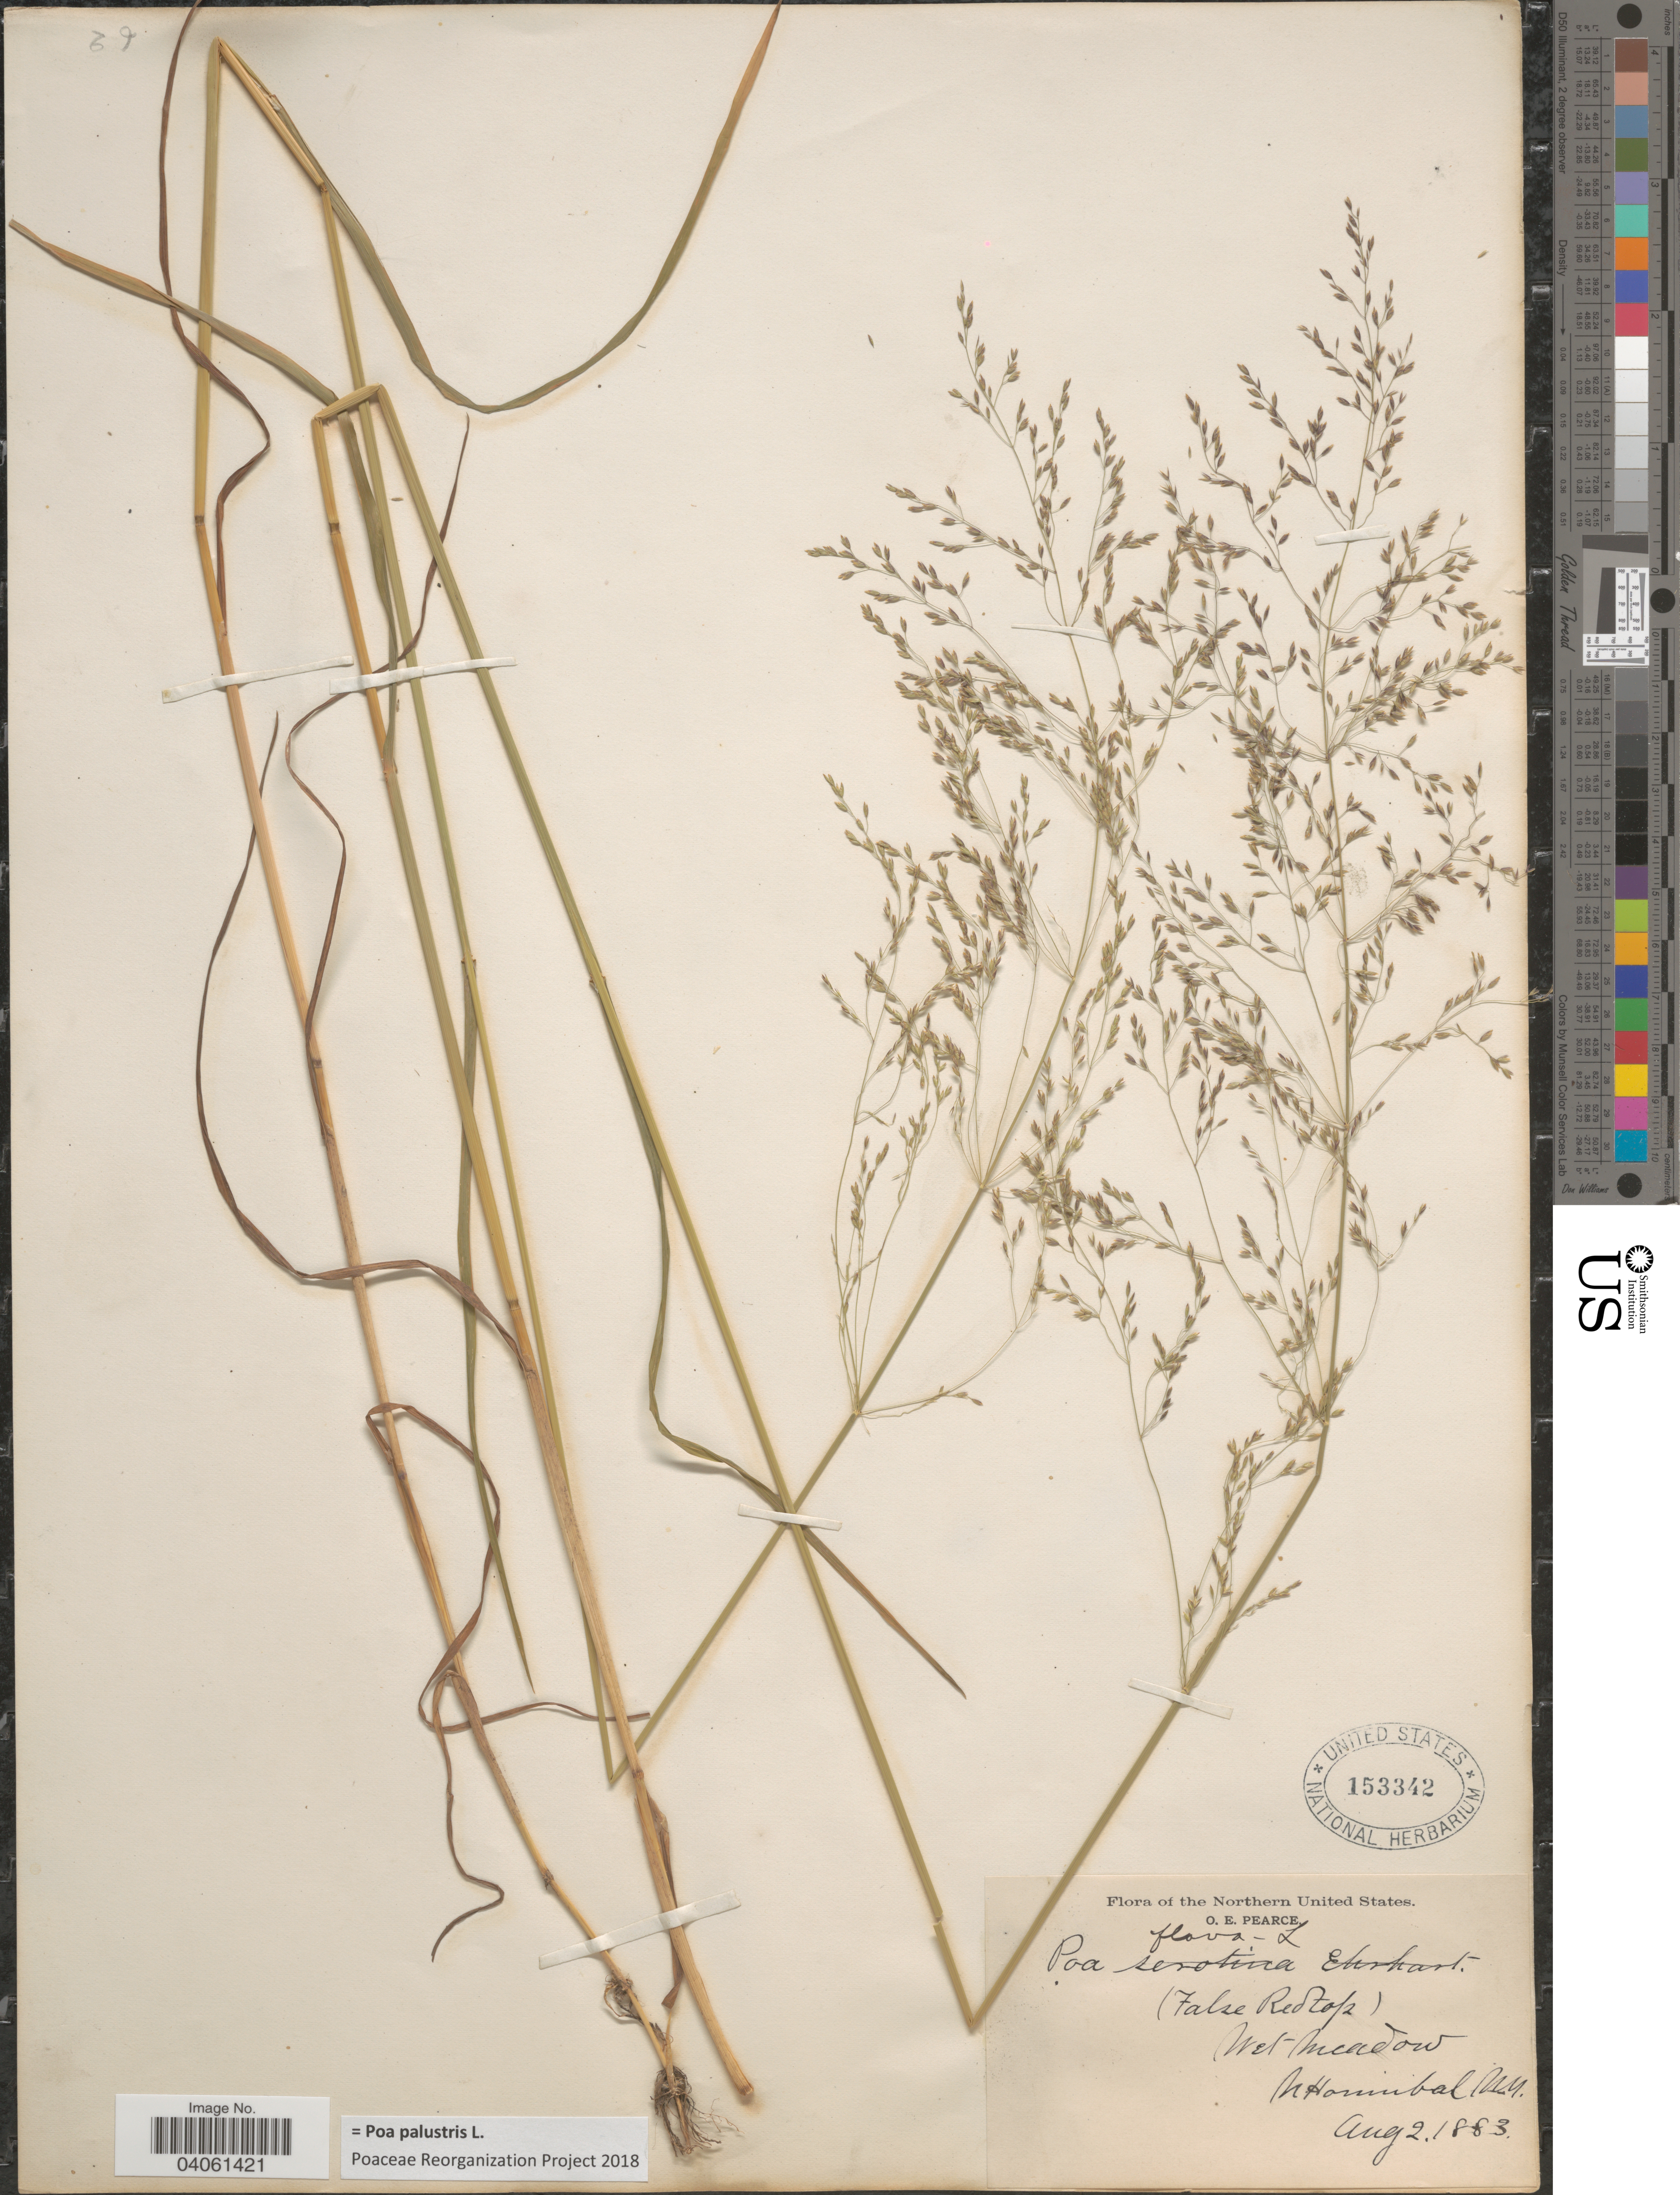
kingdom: Plantae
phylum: Tracheophyta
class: Liliopsida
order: Poales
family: Poaceae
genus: Poa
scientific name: Poa palustris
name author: L.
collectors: O. E. Pearce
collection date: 1883-08-02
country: United States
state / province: New York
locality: Northern United States. False Red Top [unsure placement] N. Hannibal.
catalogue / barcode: US 153342